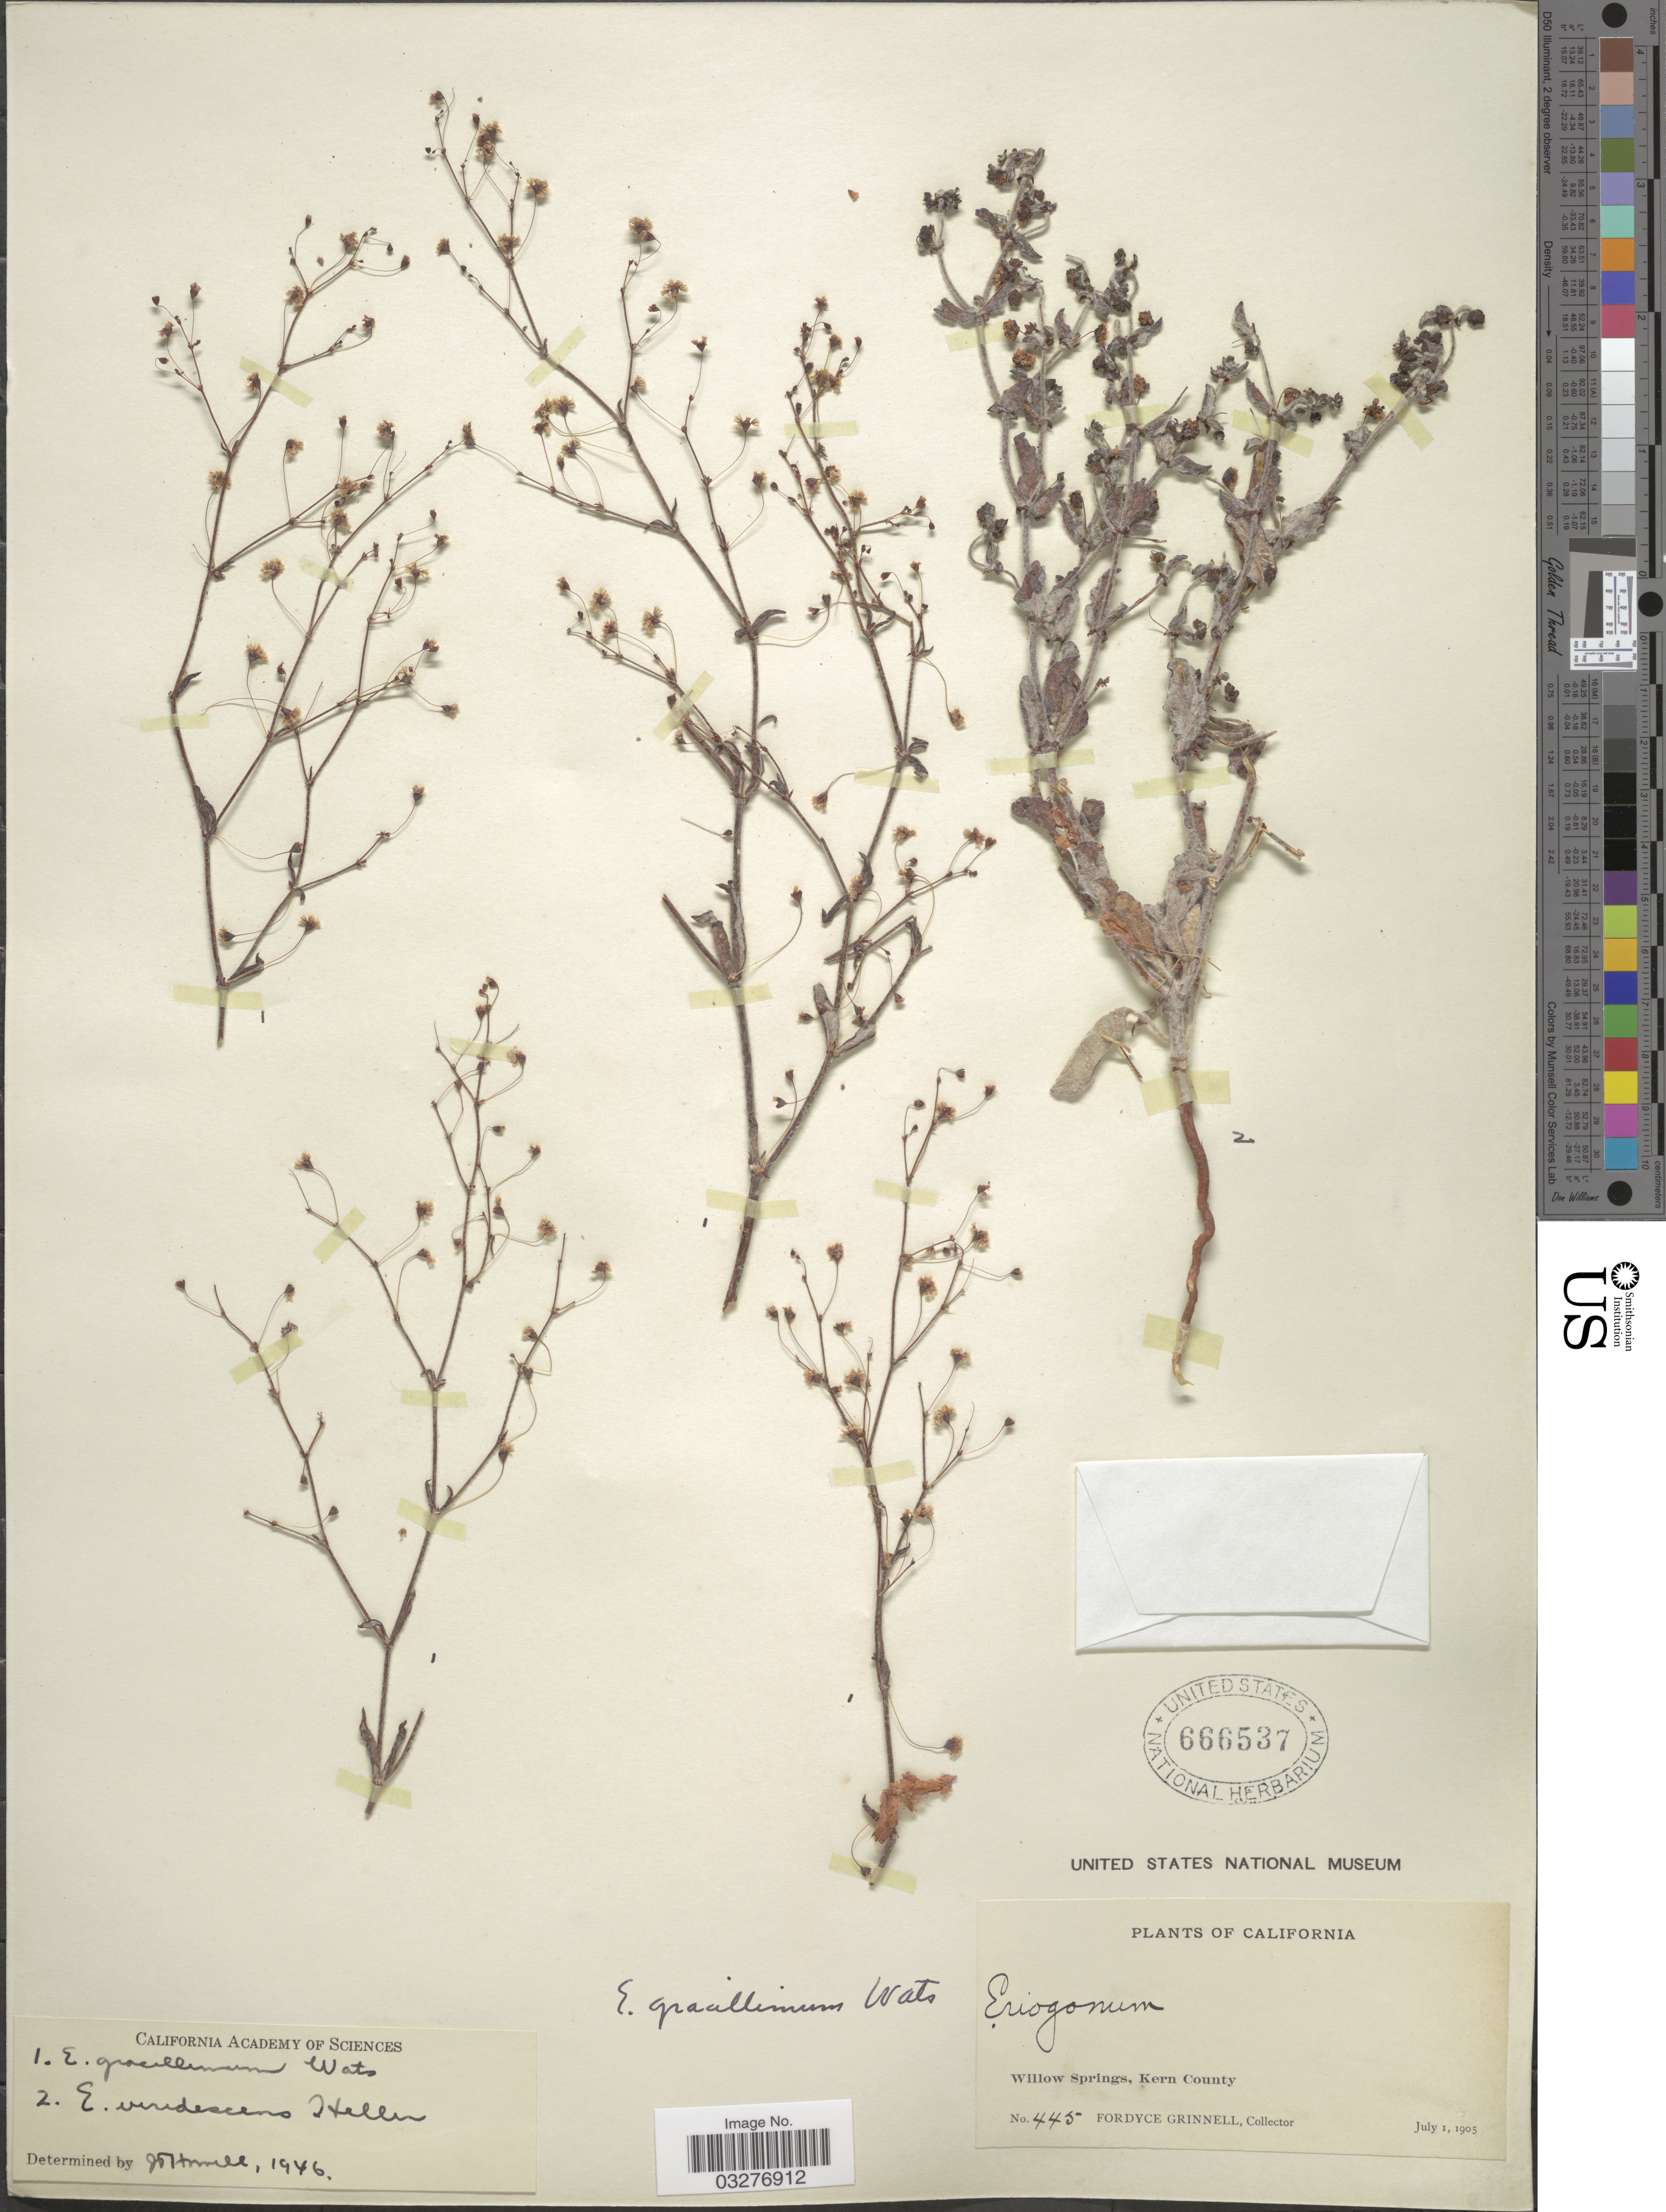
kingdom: Plantae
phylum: Tracheophyta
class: Magnoliopsida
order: Caryophyllales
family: Polygonaceae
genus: Eriogonum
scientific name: Eriogonum gracillimum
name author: S. Watson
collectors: F. Grinnell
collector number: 445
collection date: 1905-07-01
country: United States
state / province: California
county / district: Kern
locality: Willow Springs, Kern County.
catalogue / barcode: US 666537